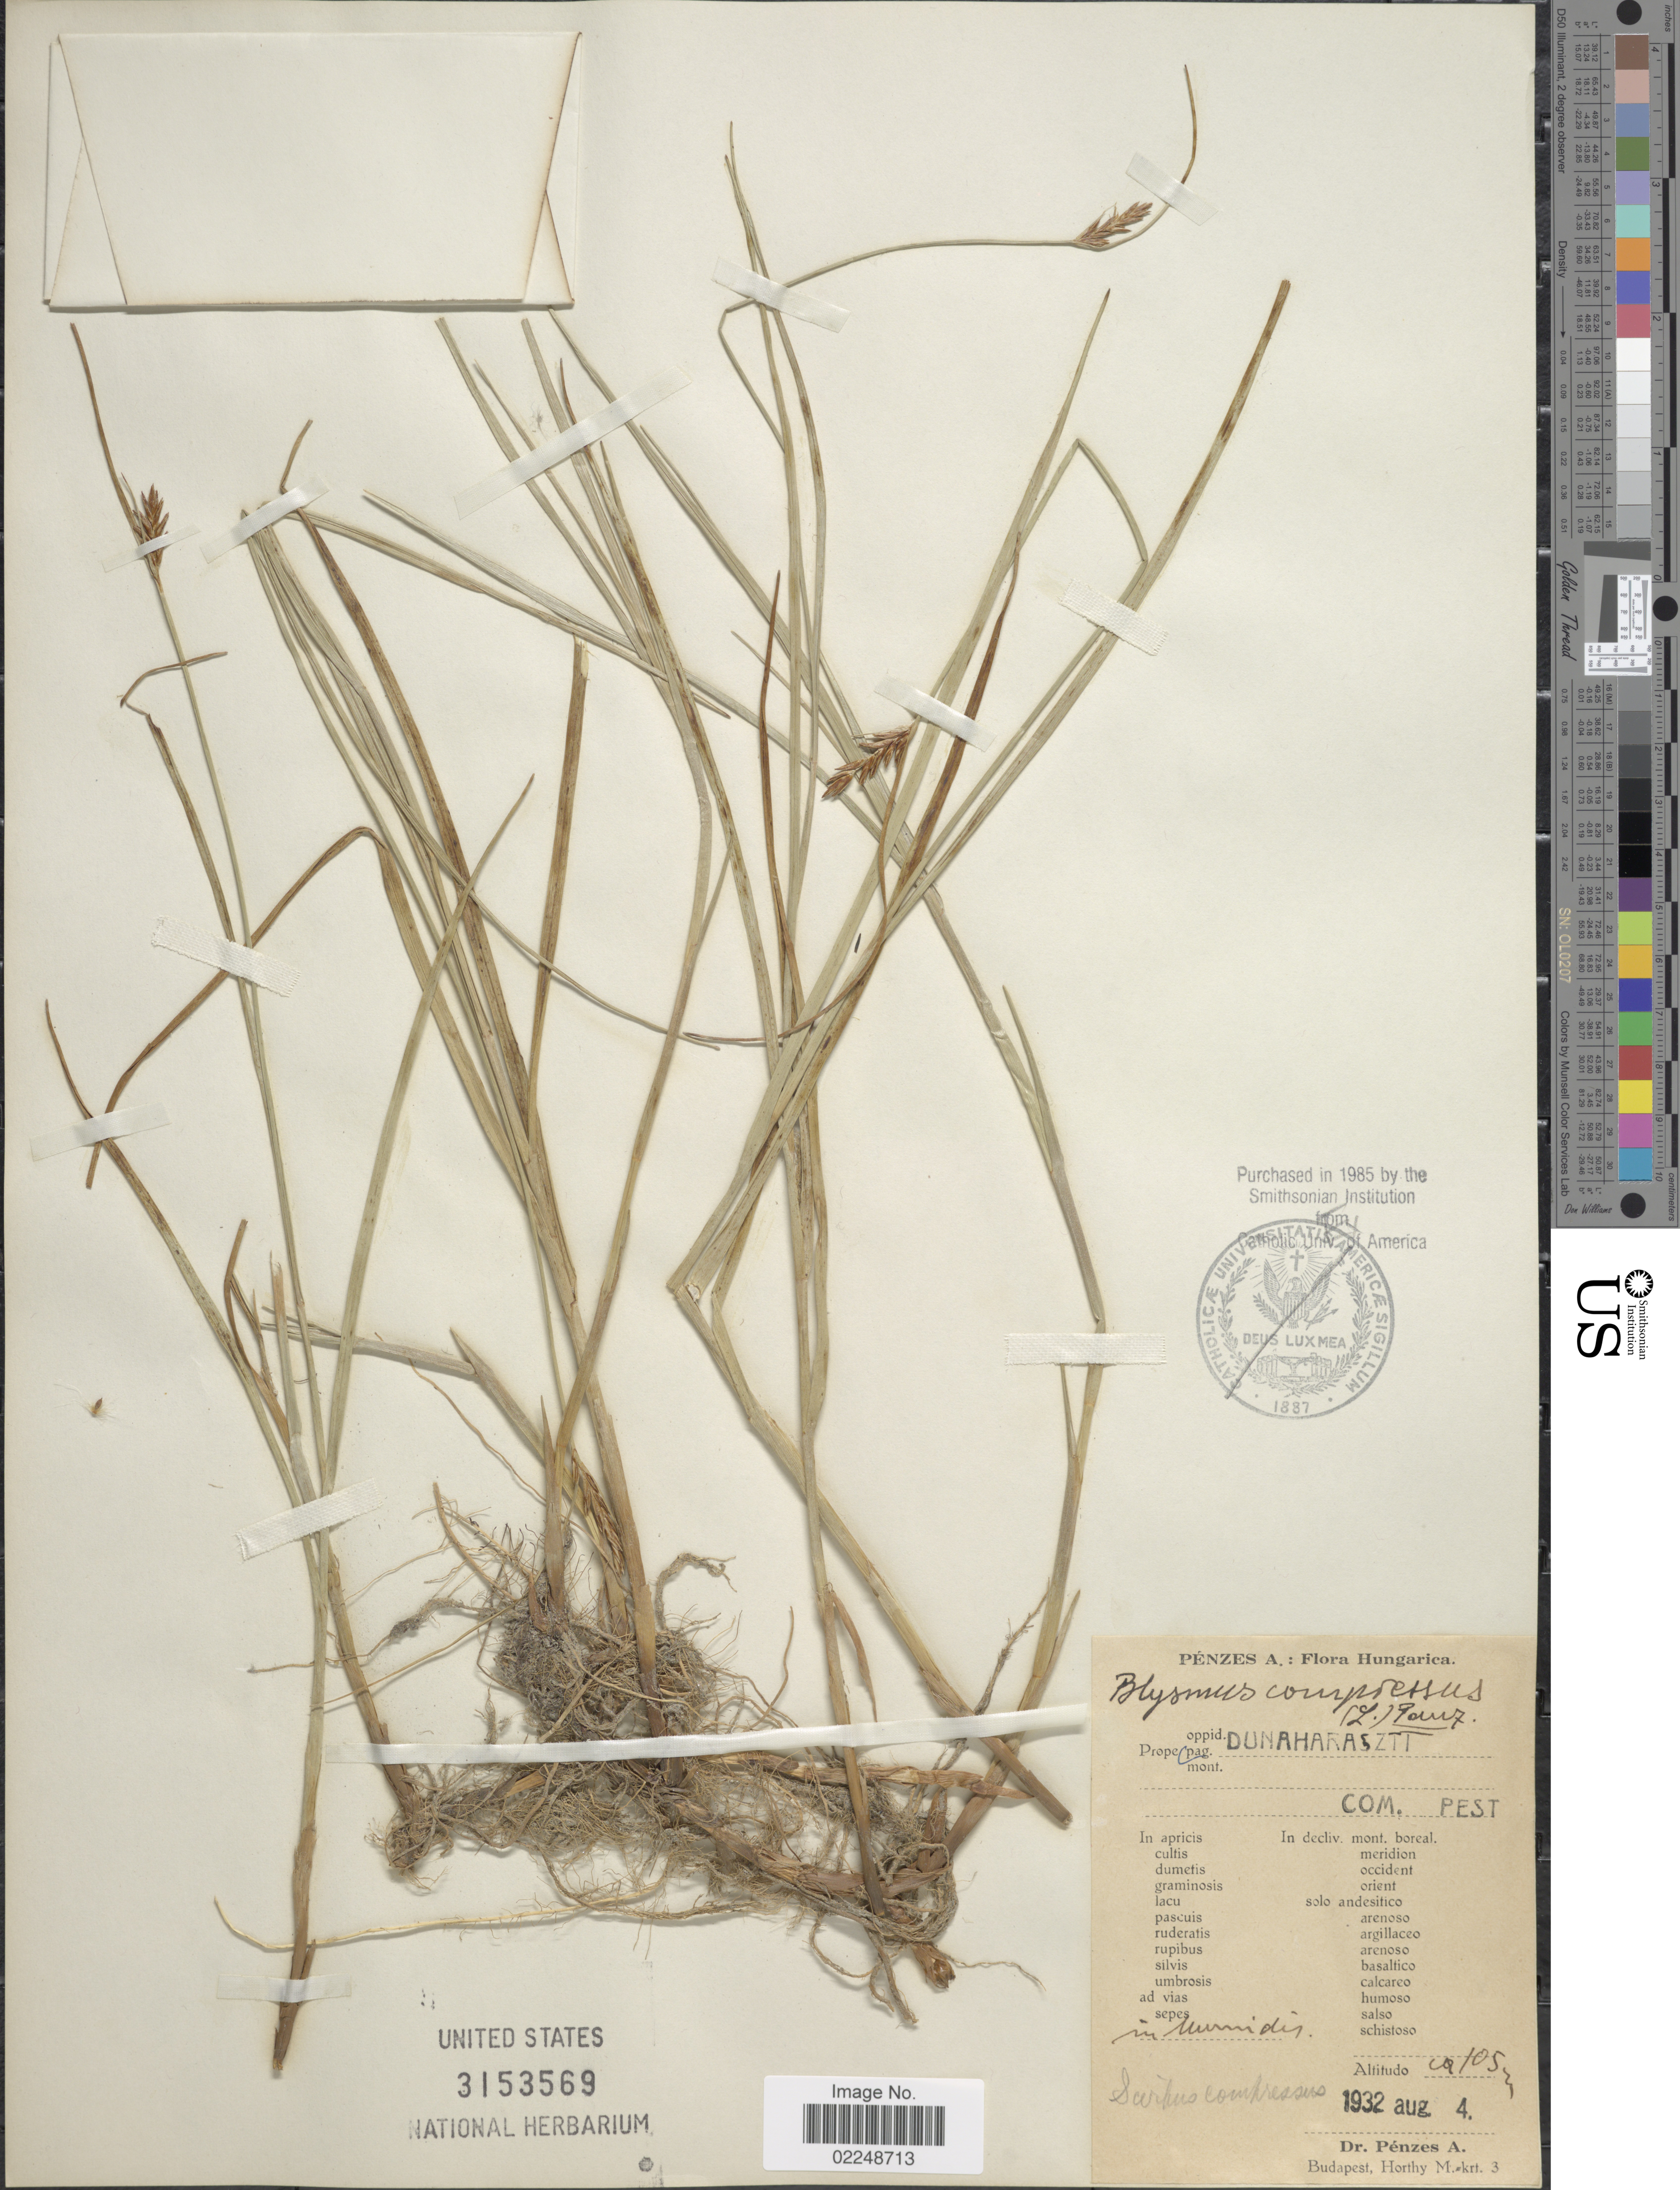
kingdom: Plantae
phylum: Tracheophyta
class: Liliopsida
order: Poales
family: Cyperaceae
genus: Blysmus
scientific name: Blysmus compressus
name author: (L.) Panzer ex Link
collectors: A. Pénzes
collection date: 1932-08-04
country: Hungary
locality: Dunaharaszti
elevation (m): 105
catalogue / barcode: US 3153569